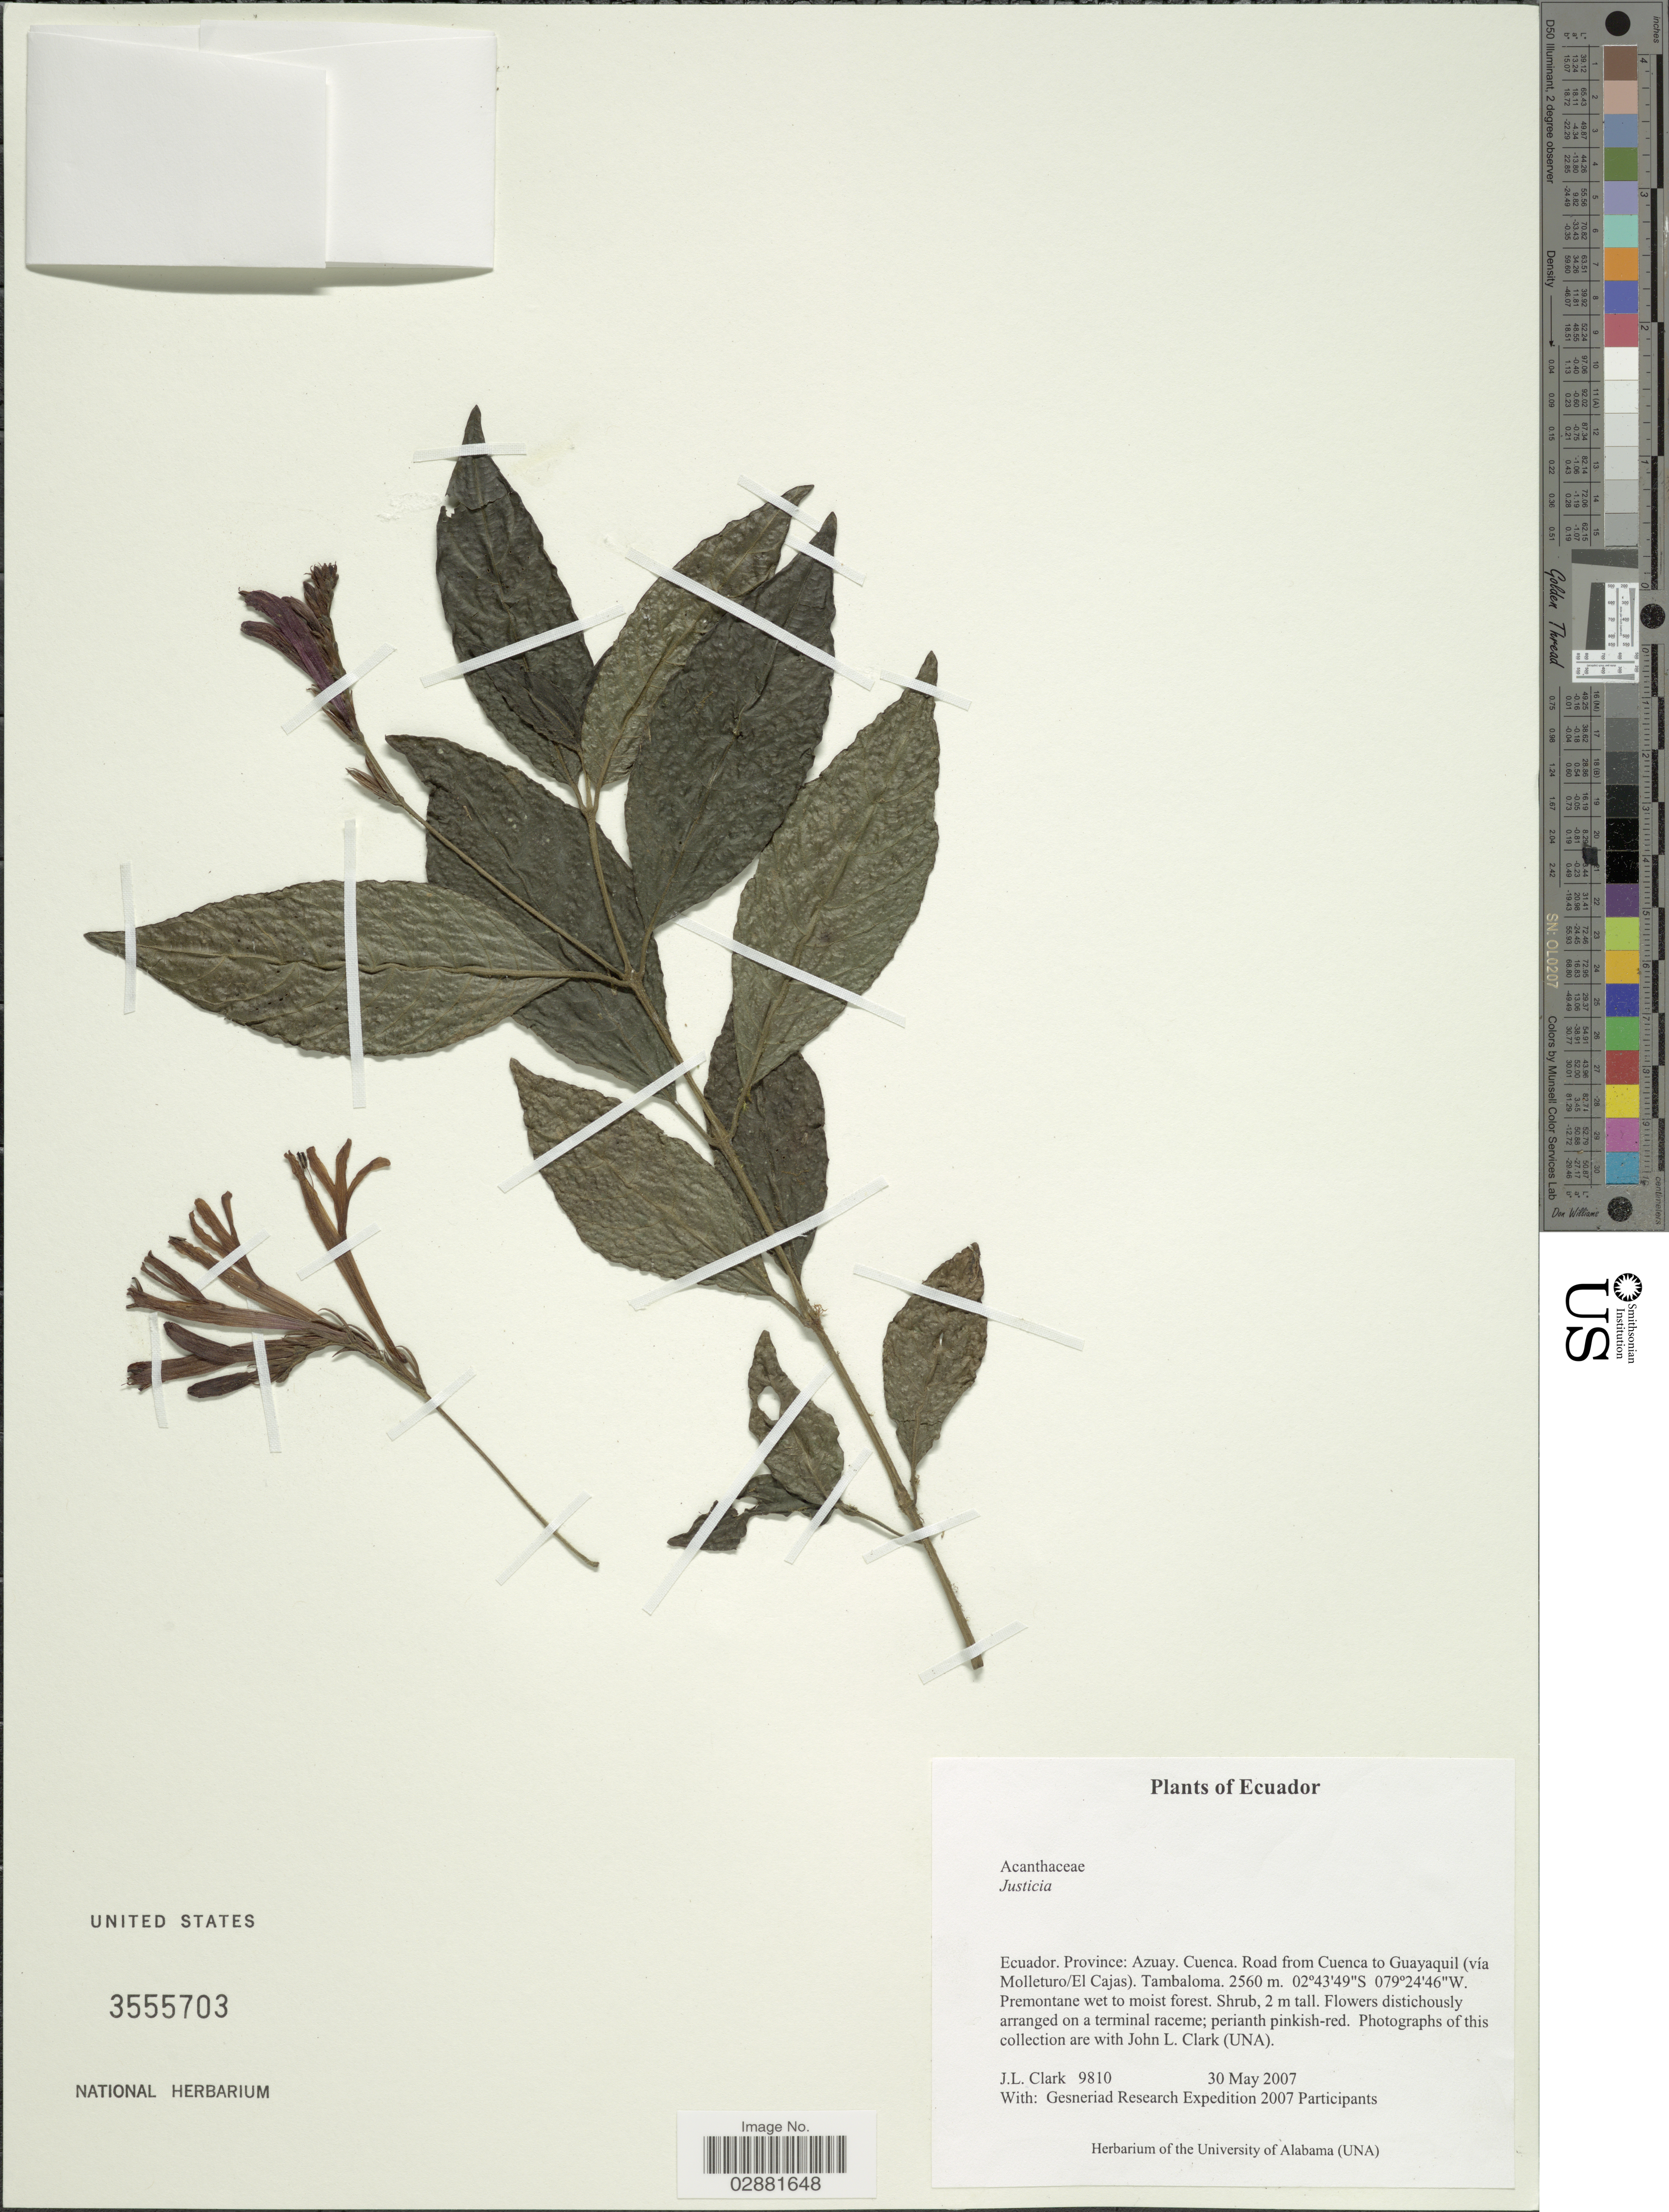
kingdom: Plantae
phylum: Tracheophyta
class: Magnoliopsida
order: Lamiales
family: Acanthaceae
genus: Justicia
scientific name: Justicia sp.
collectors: J. L. Clark & Gesneriad Research Expedition 2007 Participants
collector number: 9810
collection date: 2007-05-30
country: Ecuador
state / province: Azuay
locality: Cuenca, Road from Cuenca to Guayaquil (vía Molleturo/El Cajas), Tambaloma.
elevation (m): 2560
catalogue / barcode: US 3555703